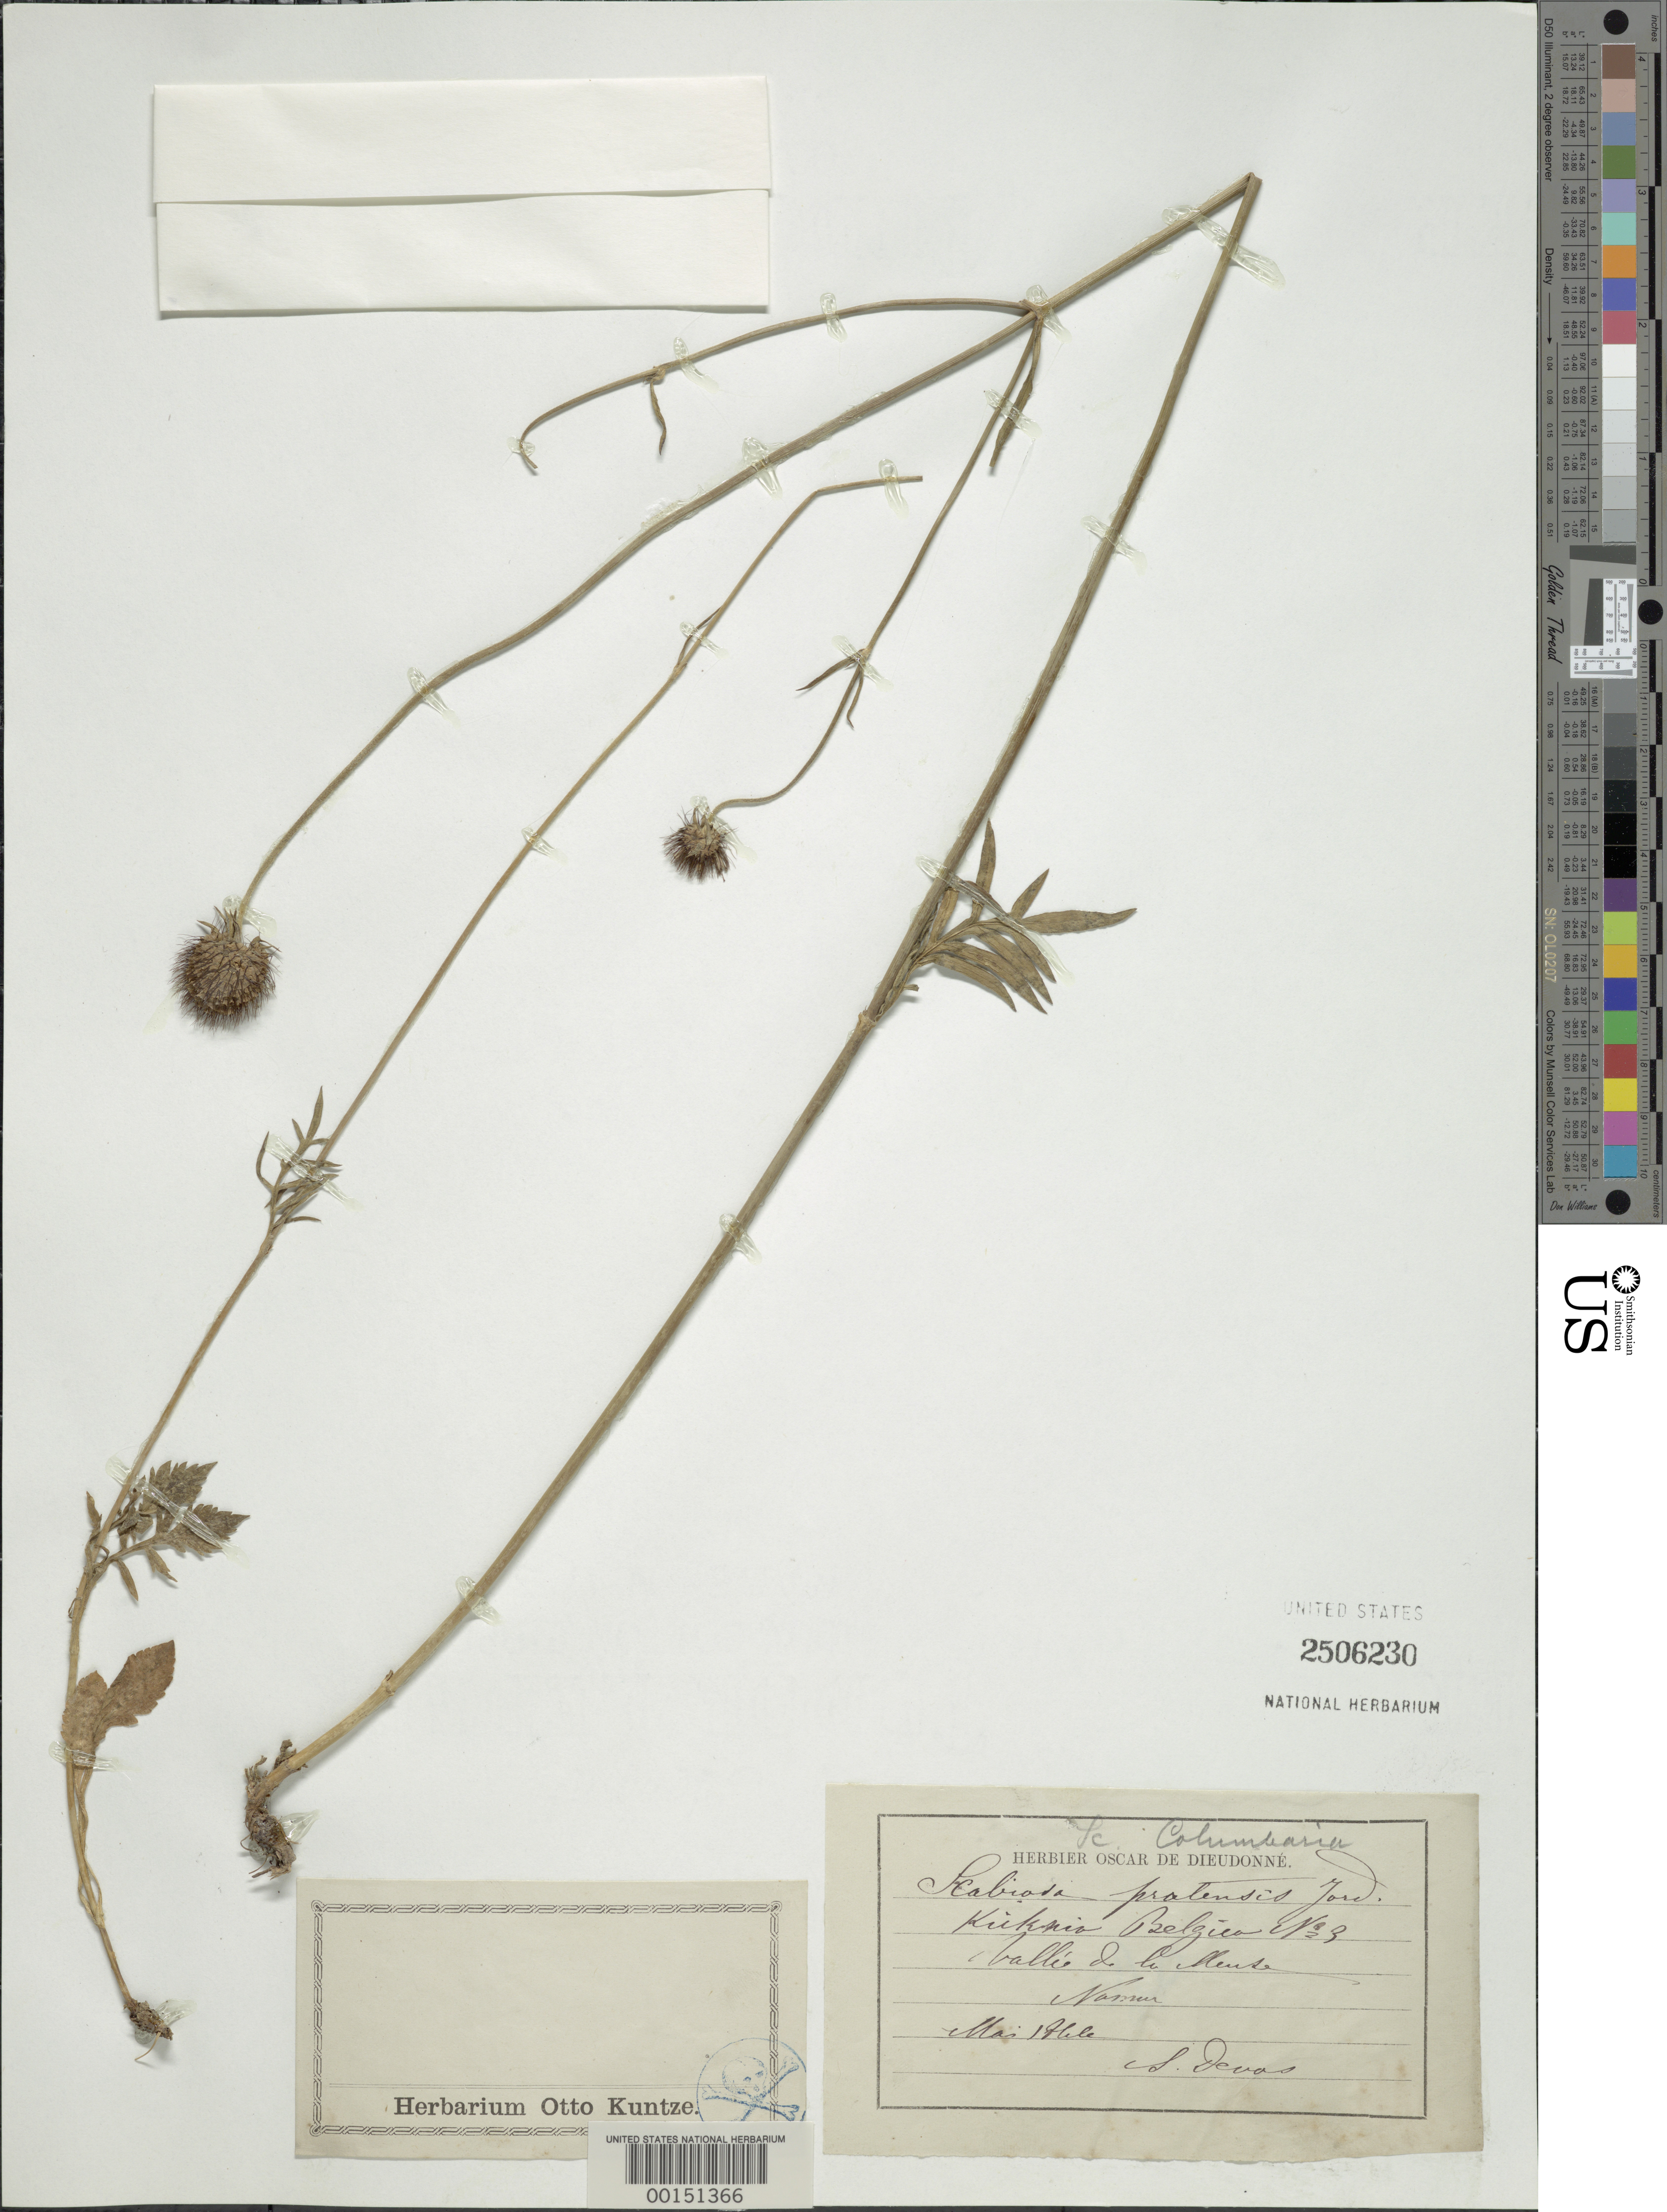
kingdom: Plantae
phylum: Tracheophyta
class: Magnoliopsida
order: Dipsacales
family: Caprifoliaceae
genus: Scabiosa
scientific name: Scabiosa pratensis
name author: Jord.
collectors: S. Devas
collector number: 3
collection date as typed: May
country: Belgium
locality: Vallie de la Heute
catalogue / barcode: US 2506230